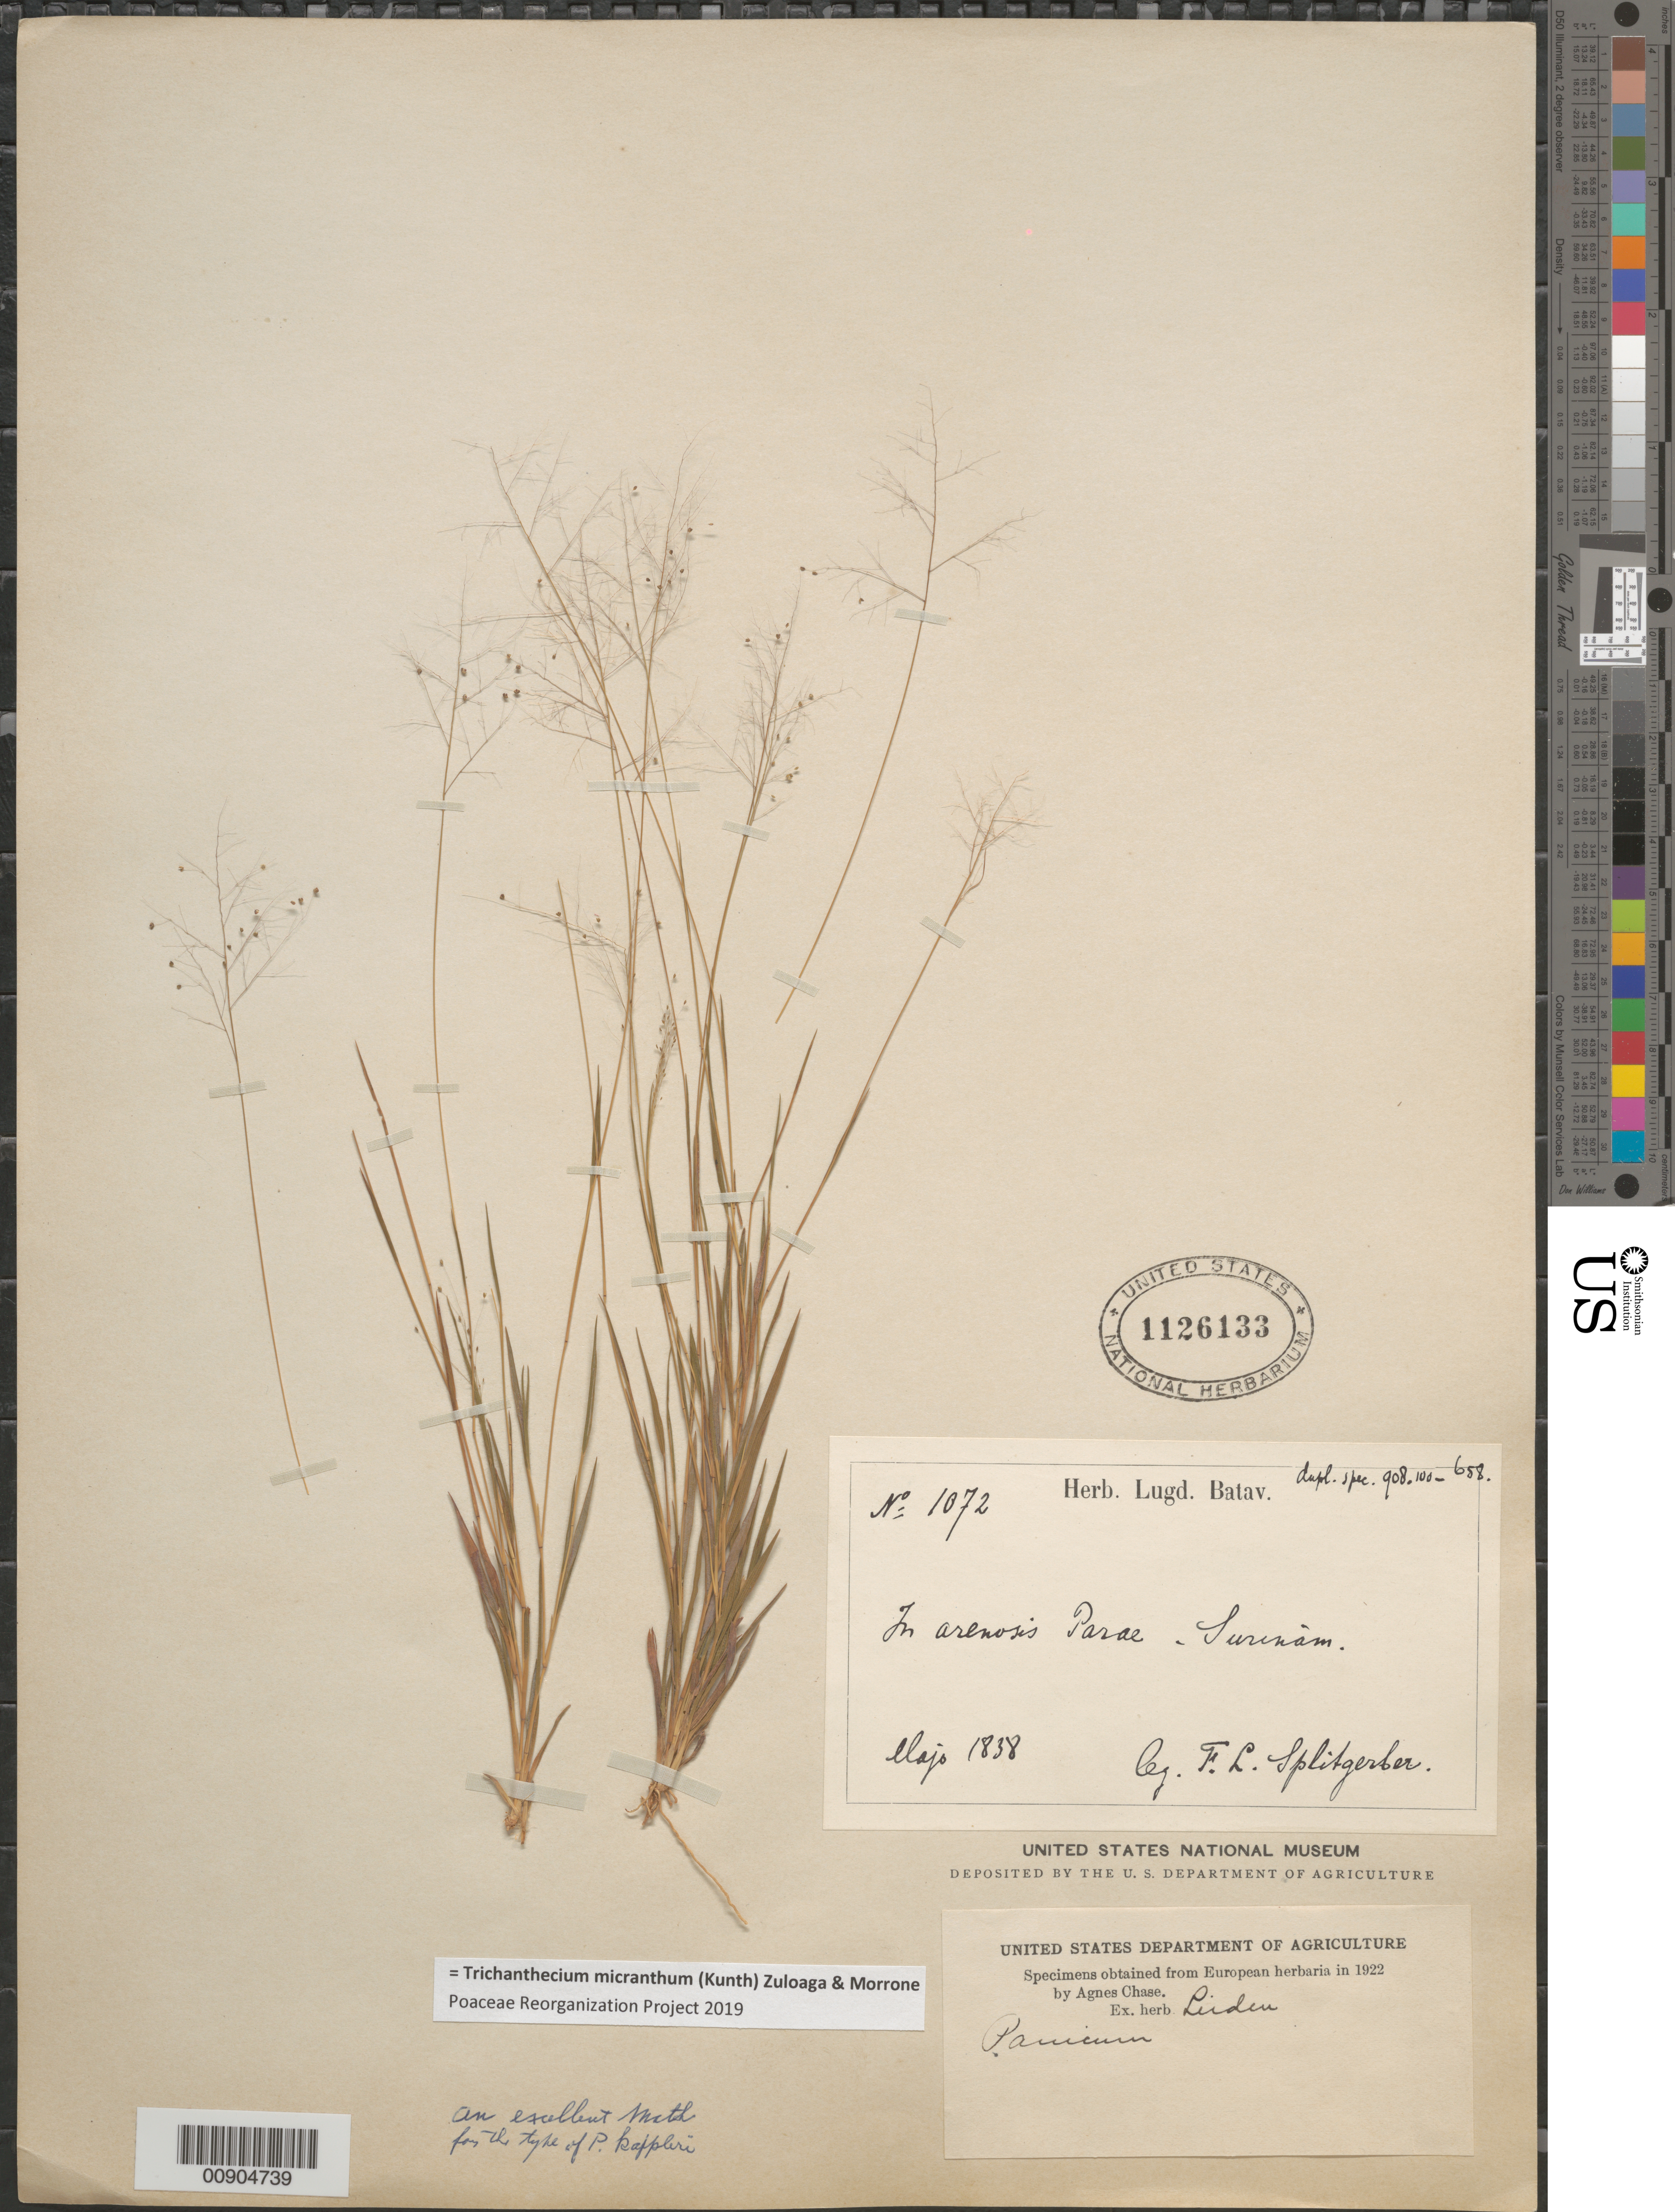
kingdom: Plantae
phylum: Tracheophyta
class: Liliopsida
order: Poales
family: Poaceae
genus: Trichanthecium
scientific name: Trichanthecium micranthum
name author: (Kunth) Zuloaga & Morrone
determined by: Poaceae Reorganization Project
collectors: F. L. Splitgerber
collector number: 1072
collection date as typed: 1838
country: Suriname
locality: Parae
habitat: "In arenosis Parae"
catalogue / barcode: US 1126133